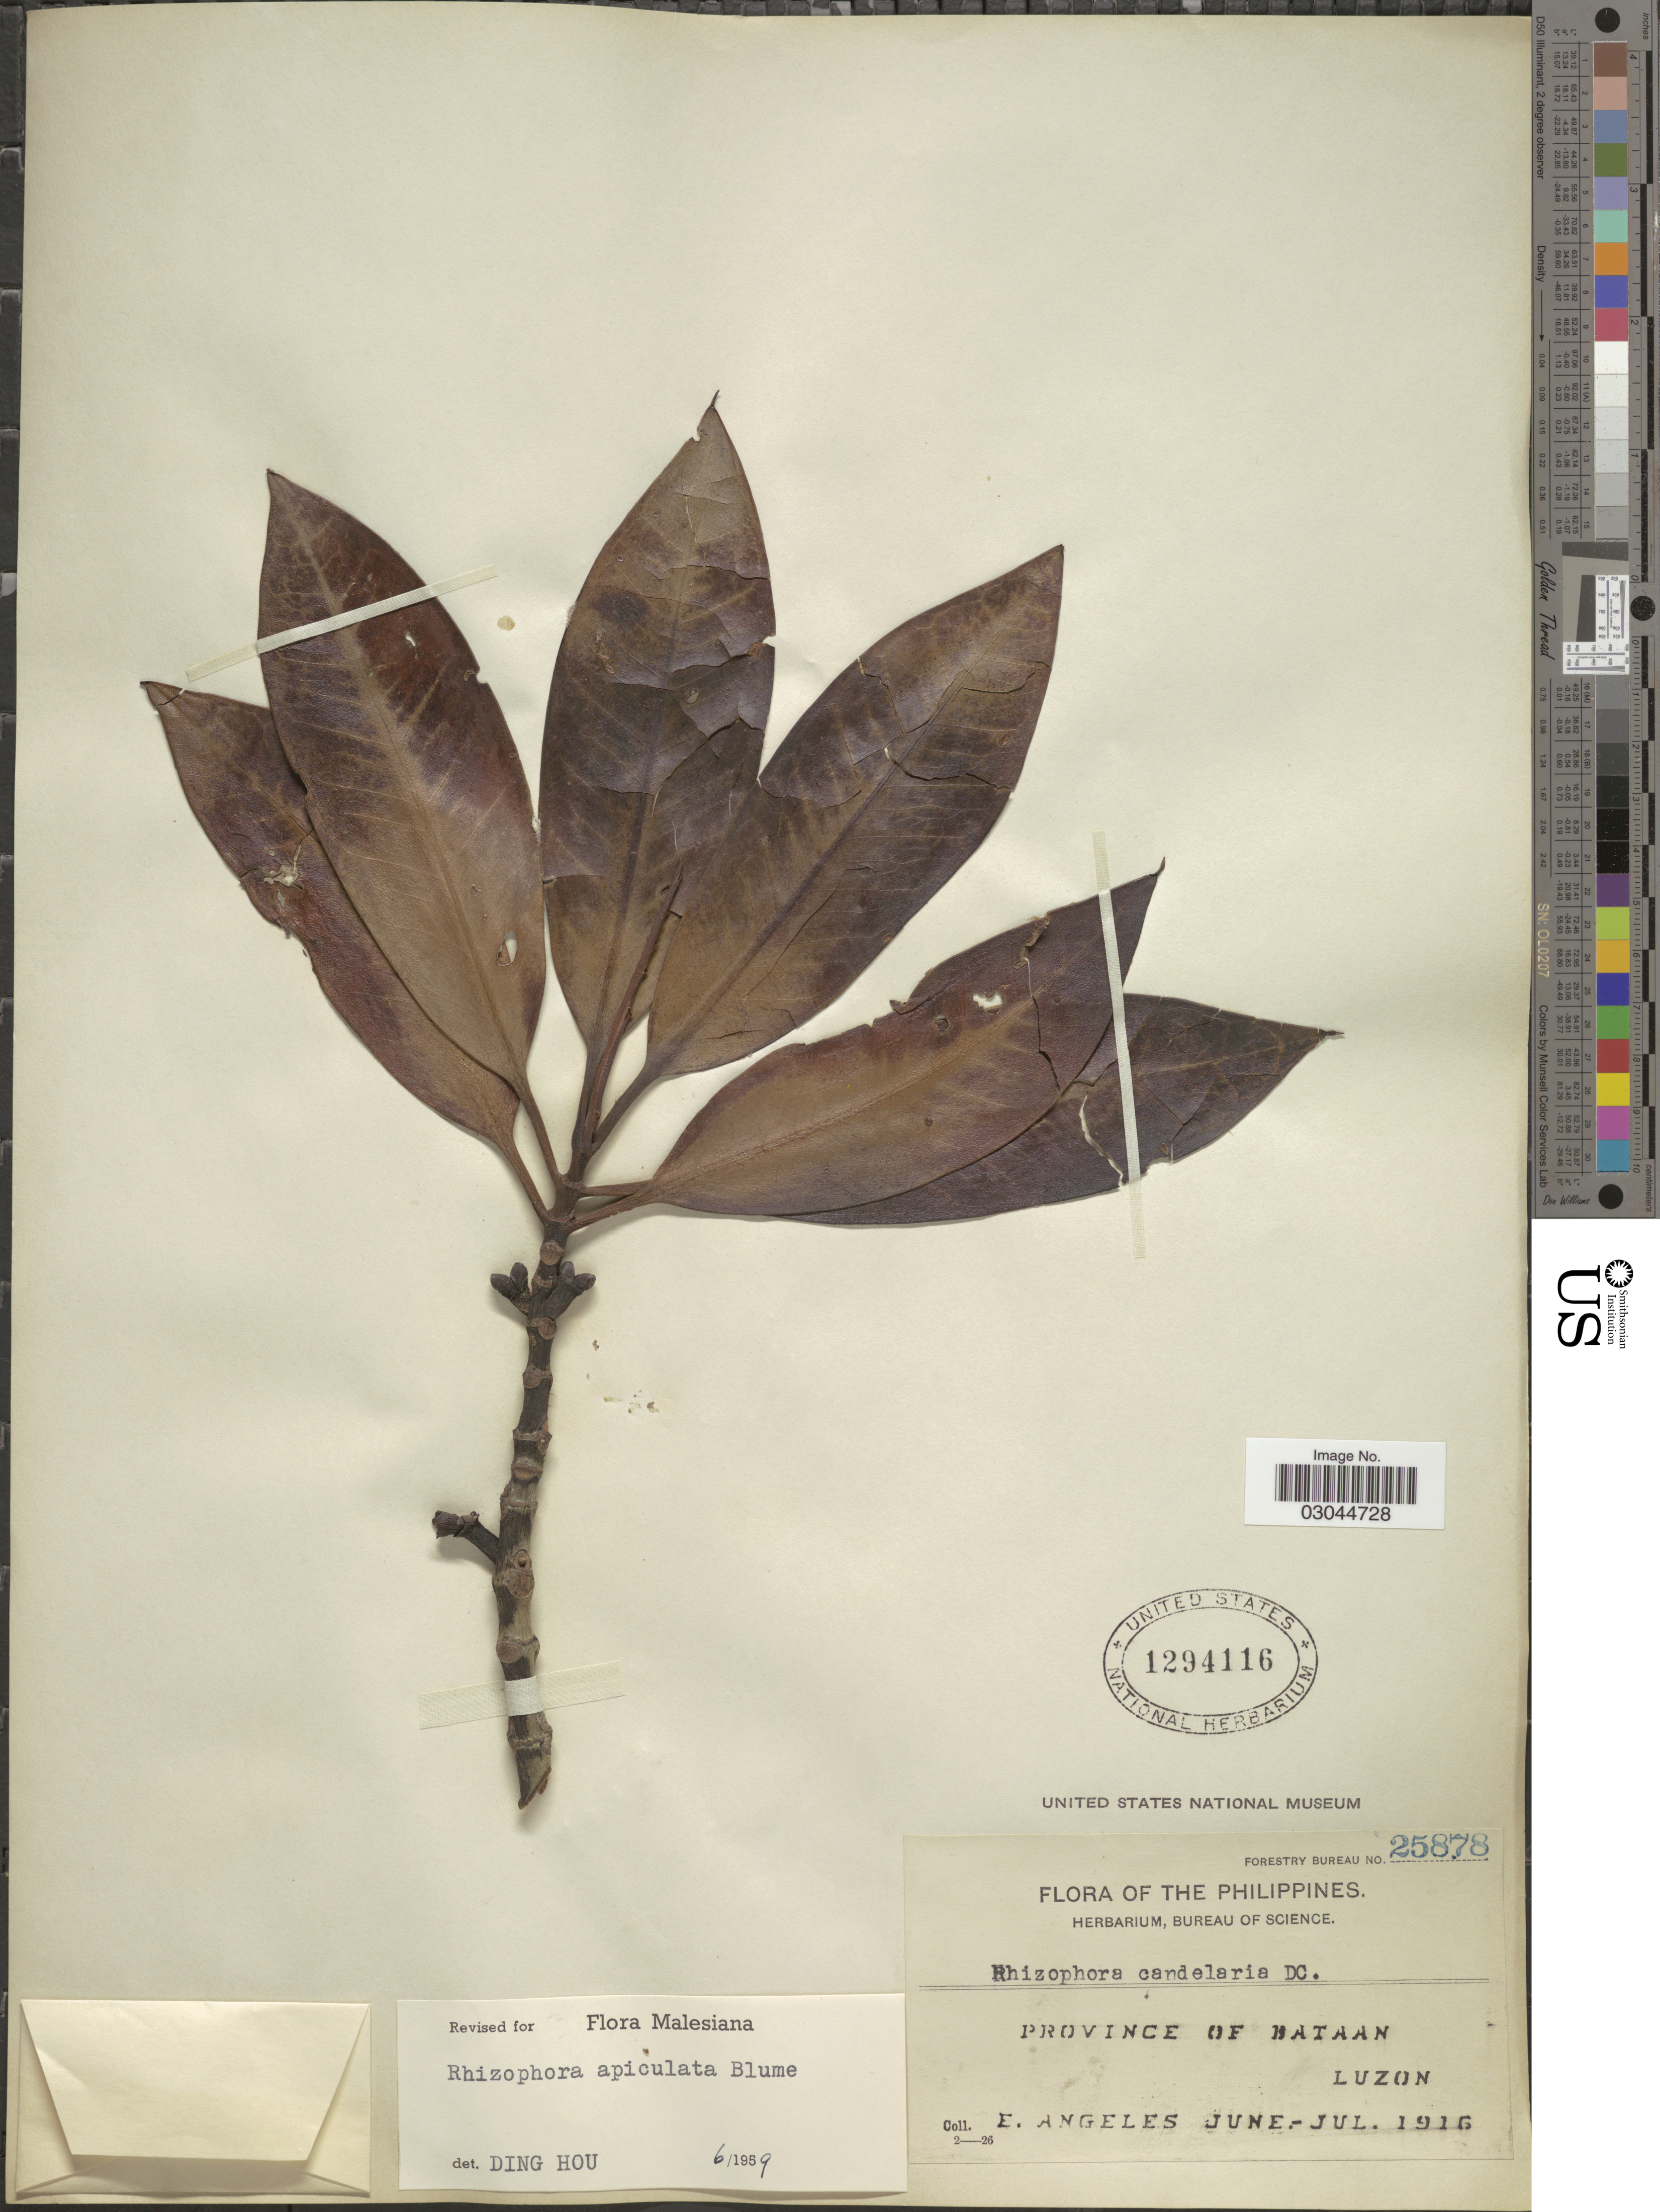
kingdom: Plantae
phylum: Tracheophyta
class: Magnoliopsida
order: Malpighiales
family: Rhizophoraceae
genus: Rhizophora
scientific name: Rhizophora apiculata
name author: Blume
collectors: E. Angeles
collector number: Forestry Bureau 25878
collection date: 1916-06/1916-07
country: Philippines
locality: Province of Bataan, Luzon.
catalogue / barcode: US 1294116